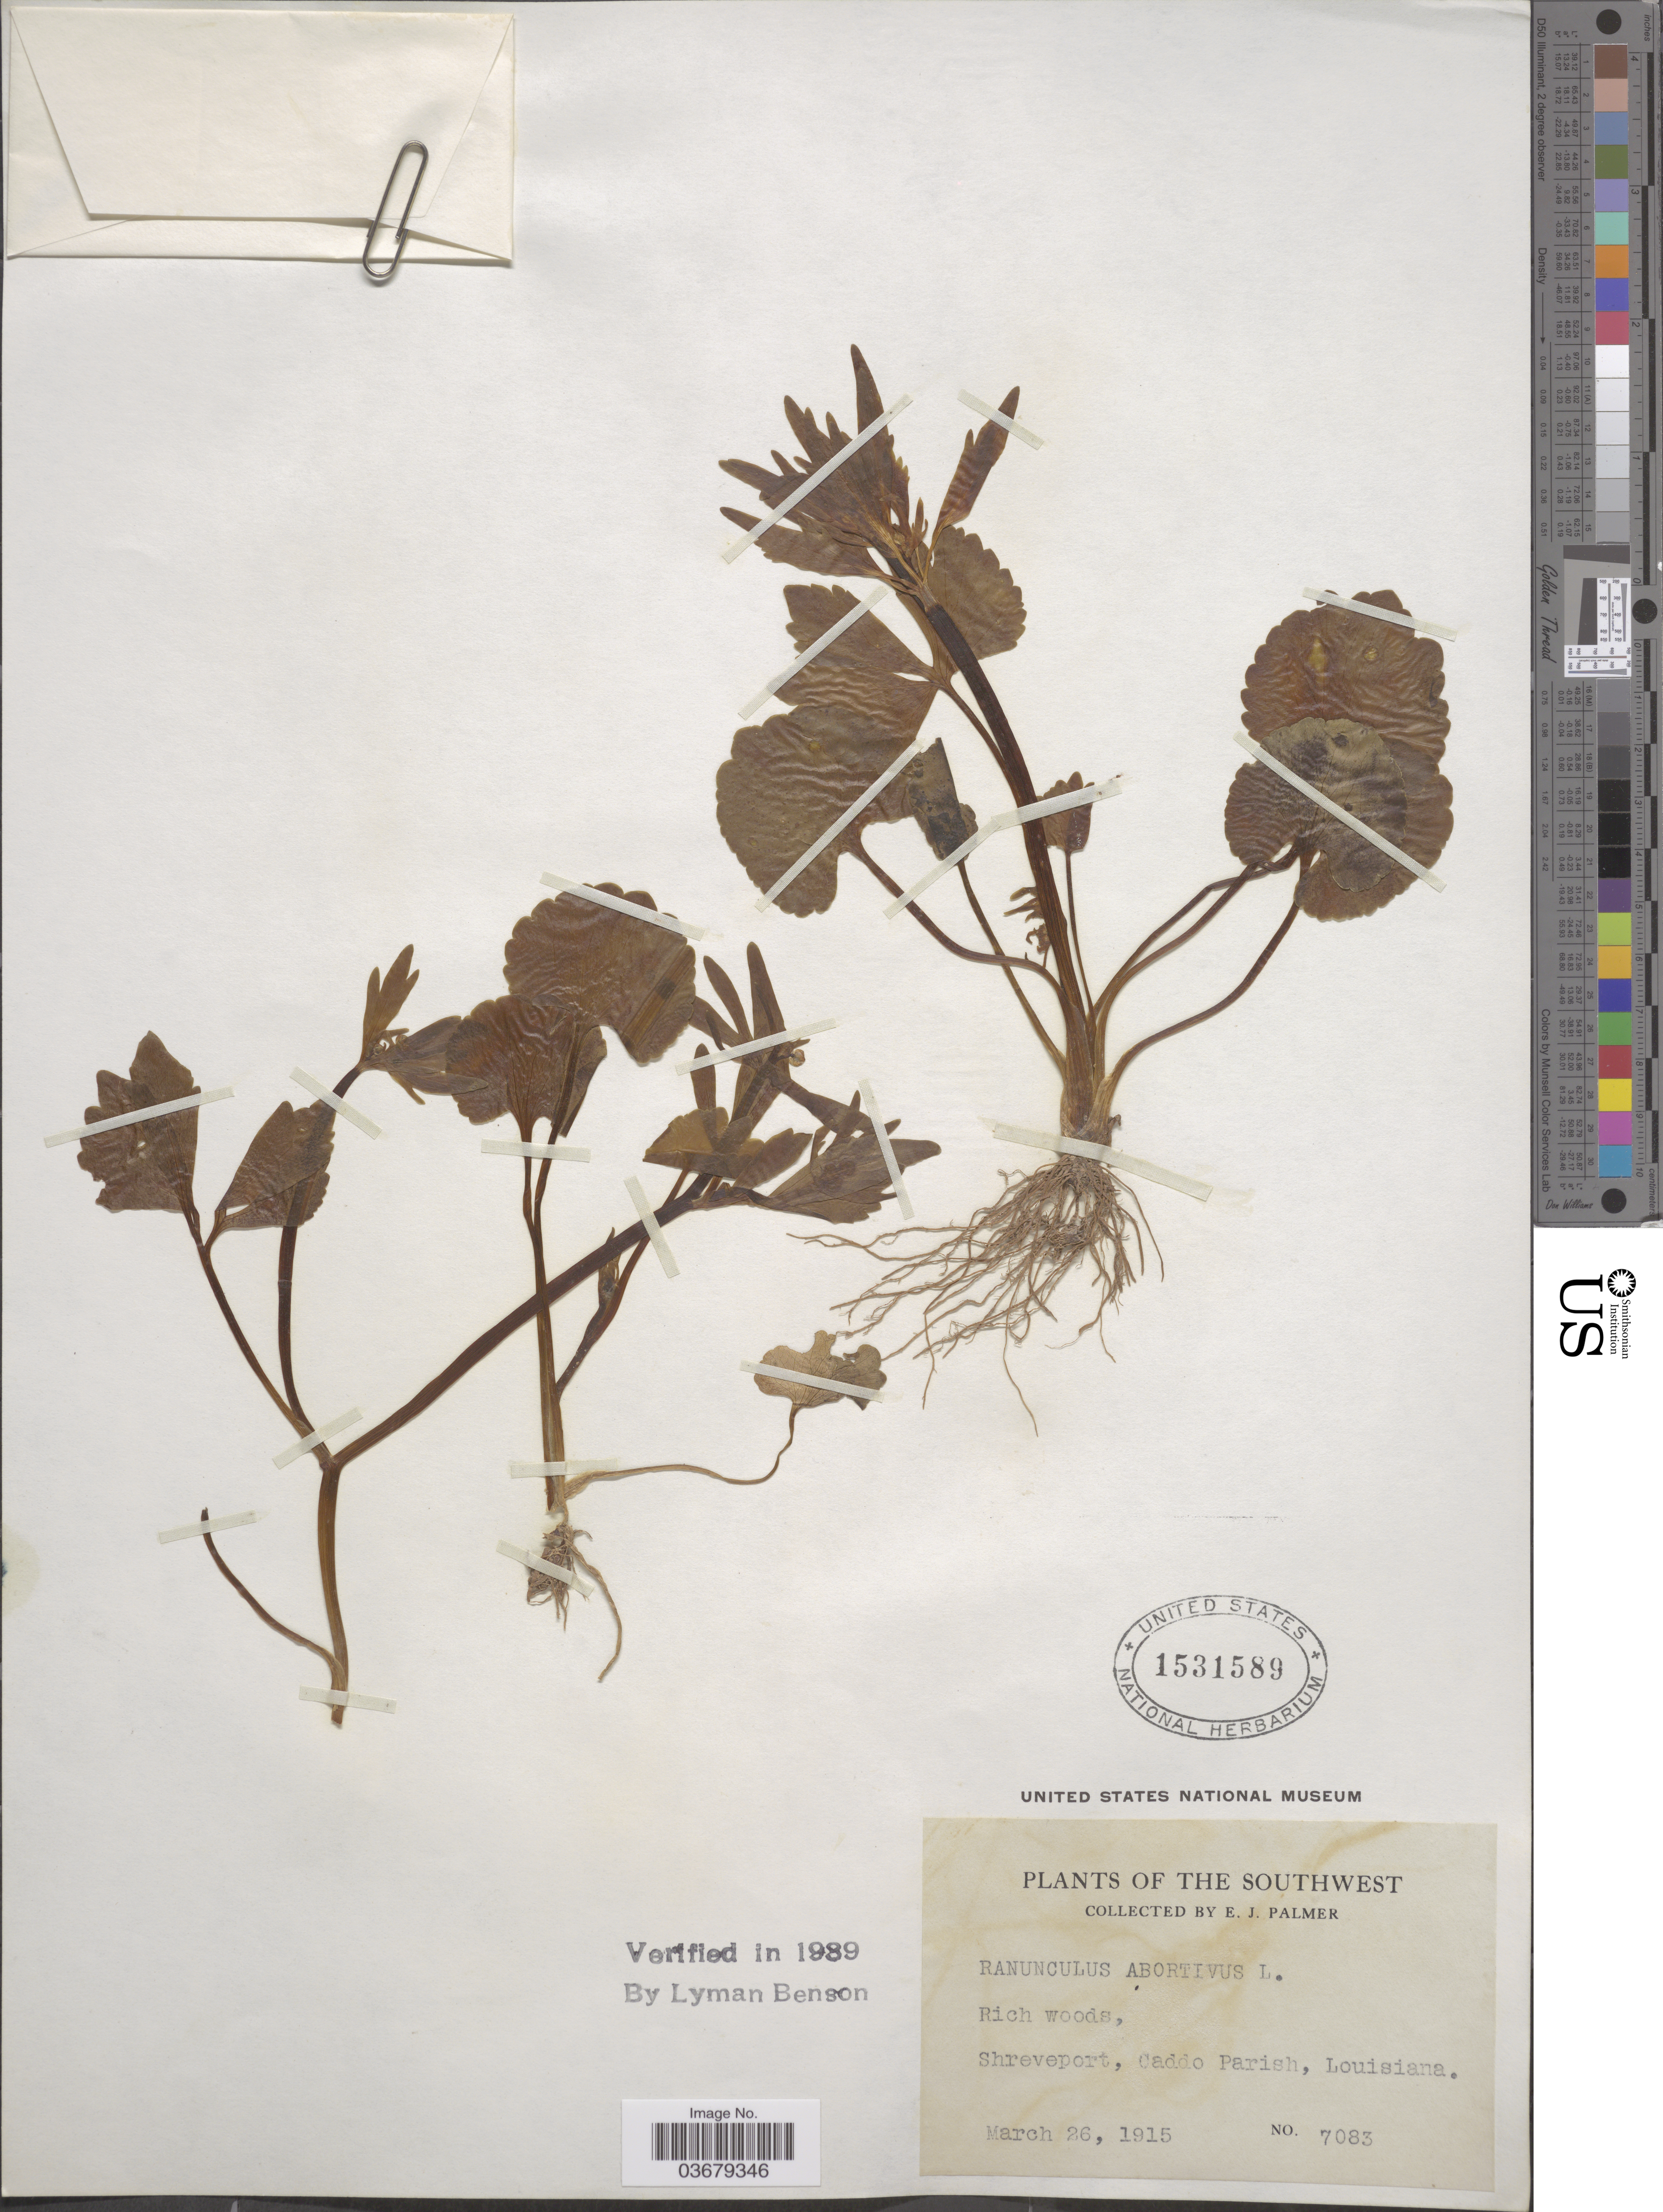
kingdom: Plantae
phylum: Tracheophyta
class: Magnoliopsida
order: Ranunculales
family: Ranunculaceae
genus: Ranunculus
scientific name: Ranunculus abortivus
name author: L.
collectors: E. J. Palmer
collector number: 7083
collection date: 1915-03-26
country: United States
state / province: Louisiana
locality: The Southwest. Shreveport, Caddo Parish.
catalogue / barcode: US 1531589